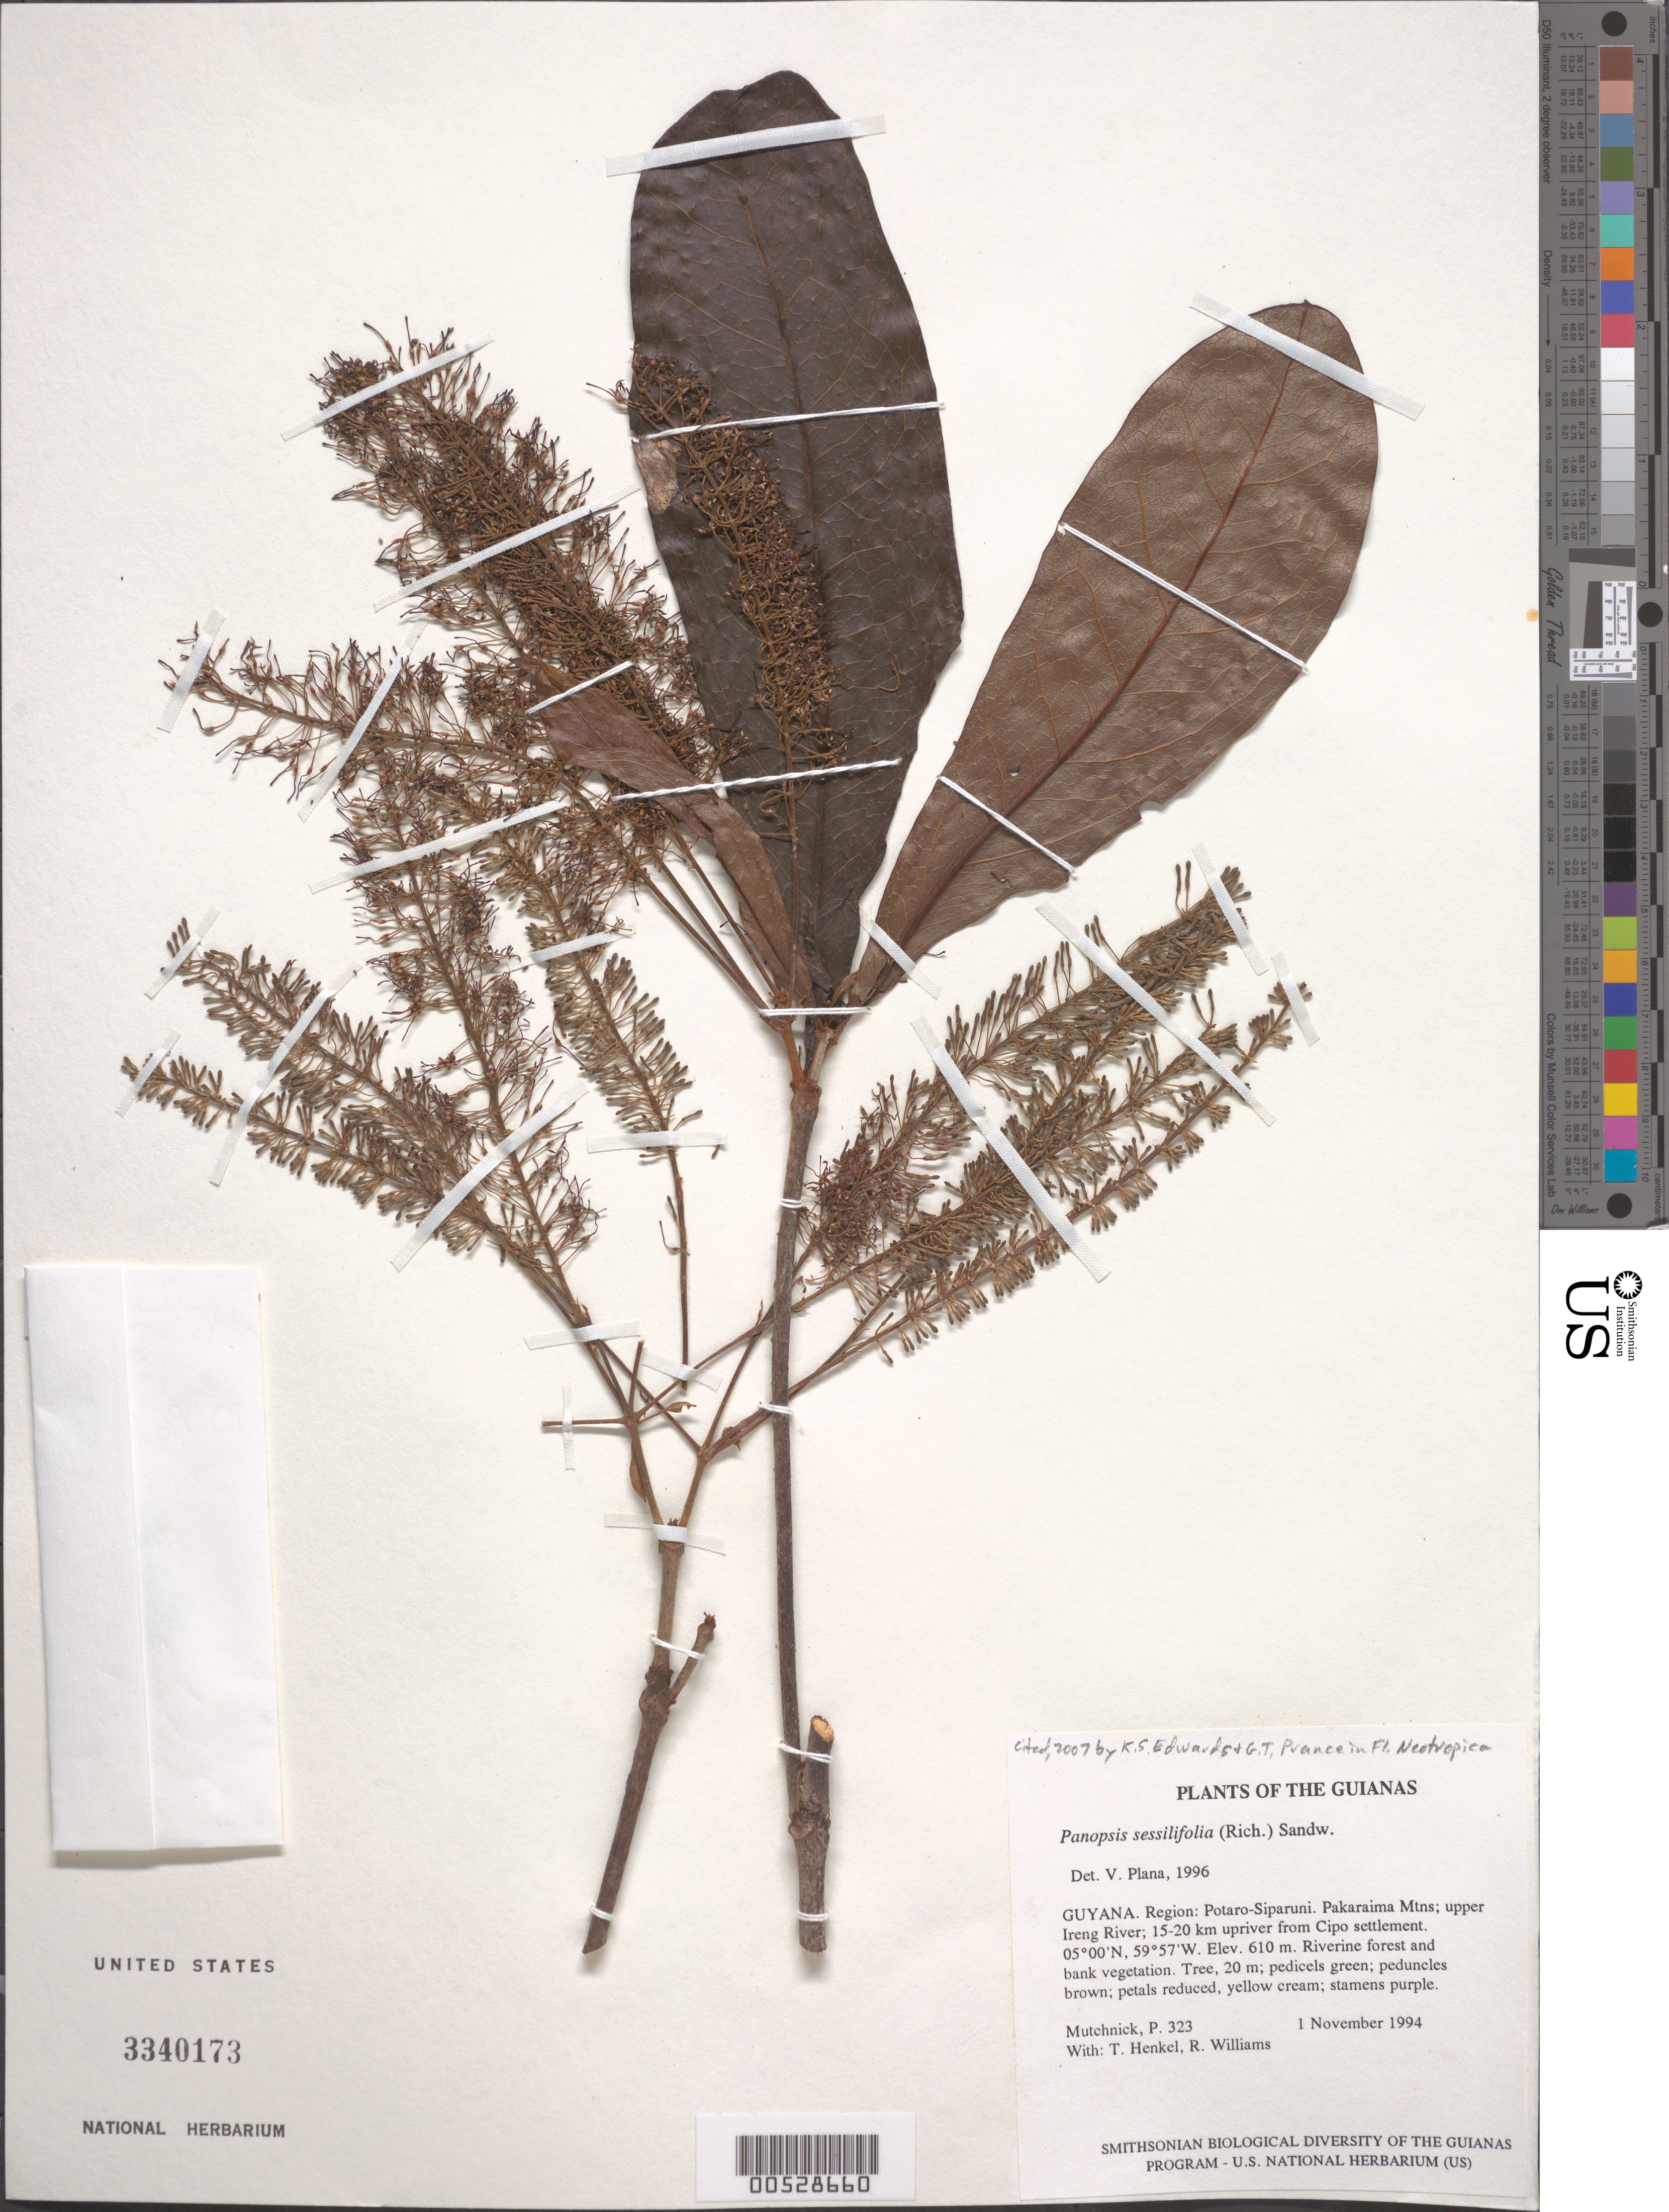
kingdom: Plantae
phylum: Tracheophyta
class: Magnoliopsida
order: Proteales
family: Proteaceae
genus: Panopsis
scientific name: Panopsis sessilifolia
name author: (Rich.) Sandwith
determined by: Plana, V.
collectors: P. Mutchnick, T. Henkel & R. Williams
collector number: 323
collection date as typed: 1 November 1994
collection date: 1994-11-01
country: Guyana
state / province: Potaro-Siparuni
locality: Pakaraima Mtns; upper Ireng River; 15-20 km upriver from Cipo settlement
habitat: Riverine forest and bank vegetation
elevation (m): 610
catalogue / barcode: US 3340173